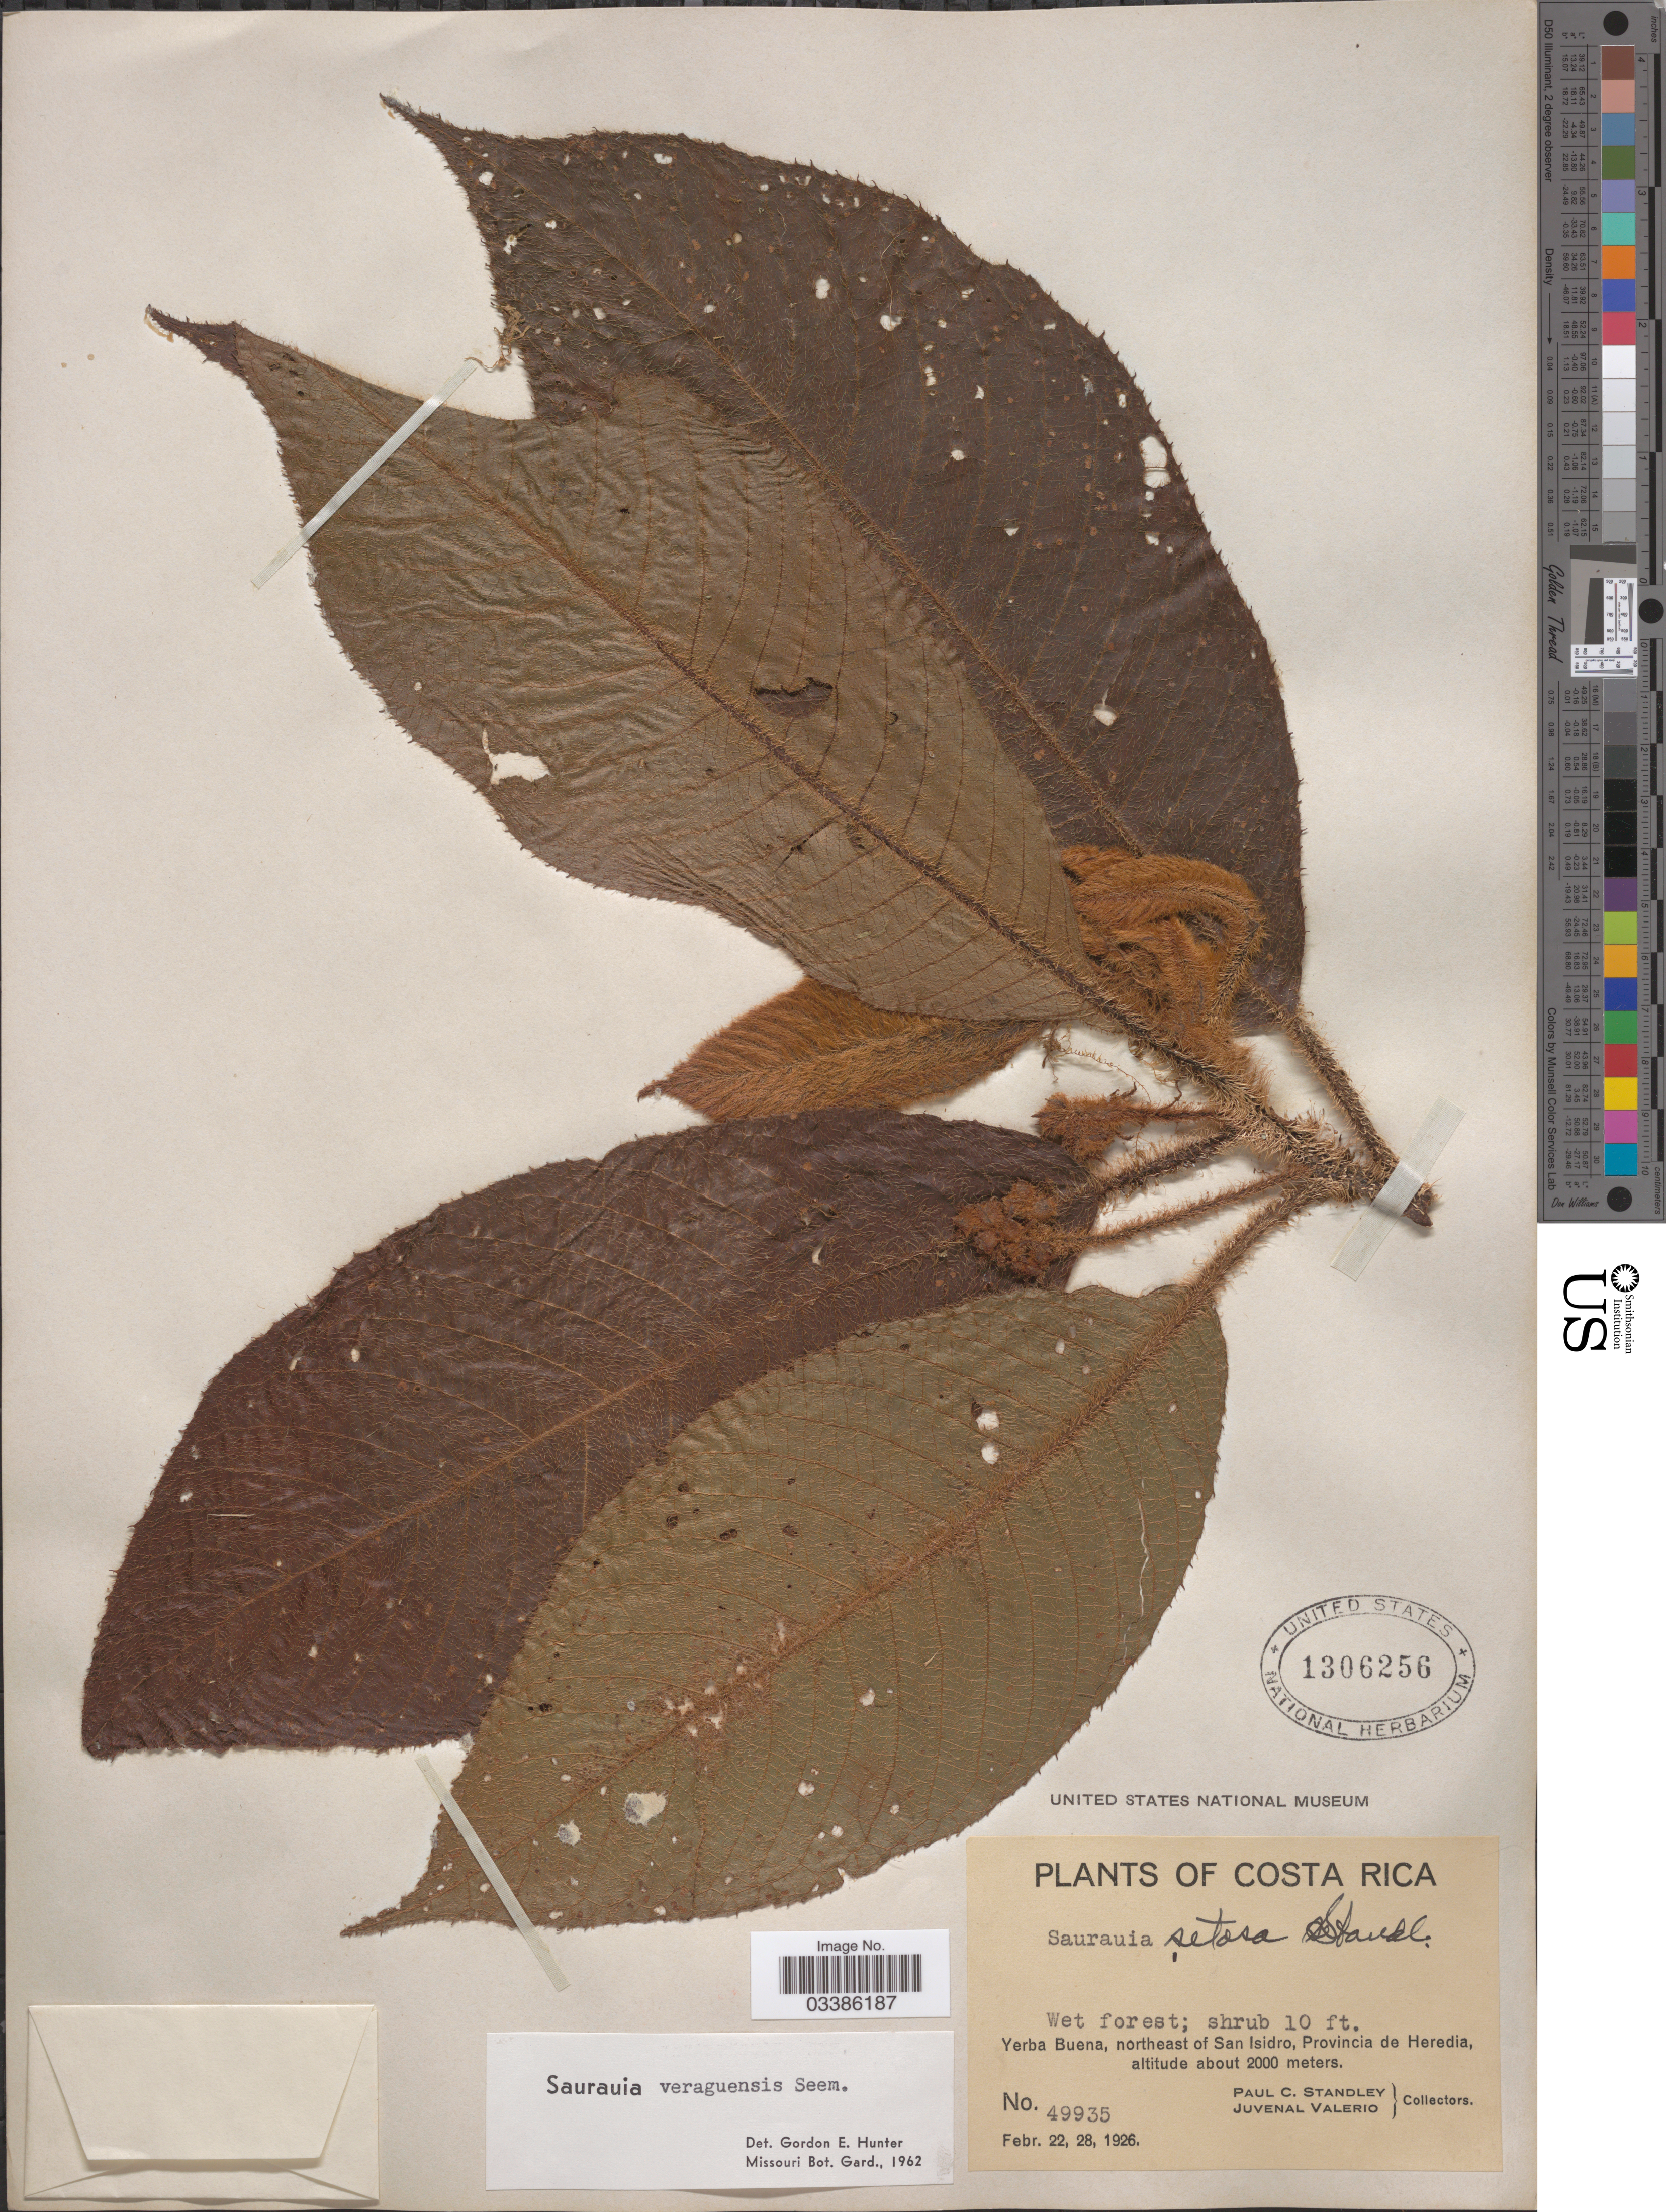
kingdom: Plantae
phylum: Tracheophyta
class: Magnoliopsida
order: Ericales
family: Actinidiaceae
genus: Saurauia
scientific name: Saurauia veraguasensis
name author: Seem.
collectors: P. C. Standley & J. Valerio R.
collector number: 49935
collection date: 1926-02-22/1926-02-28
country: Costa Rica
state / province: Heredia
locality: Yerba Buena, northeast of San Isidro.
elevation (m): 2000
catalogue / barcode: US 1306256